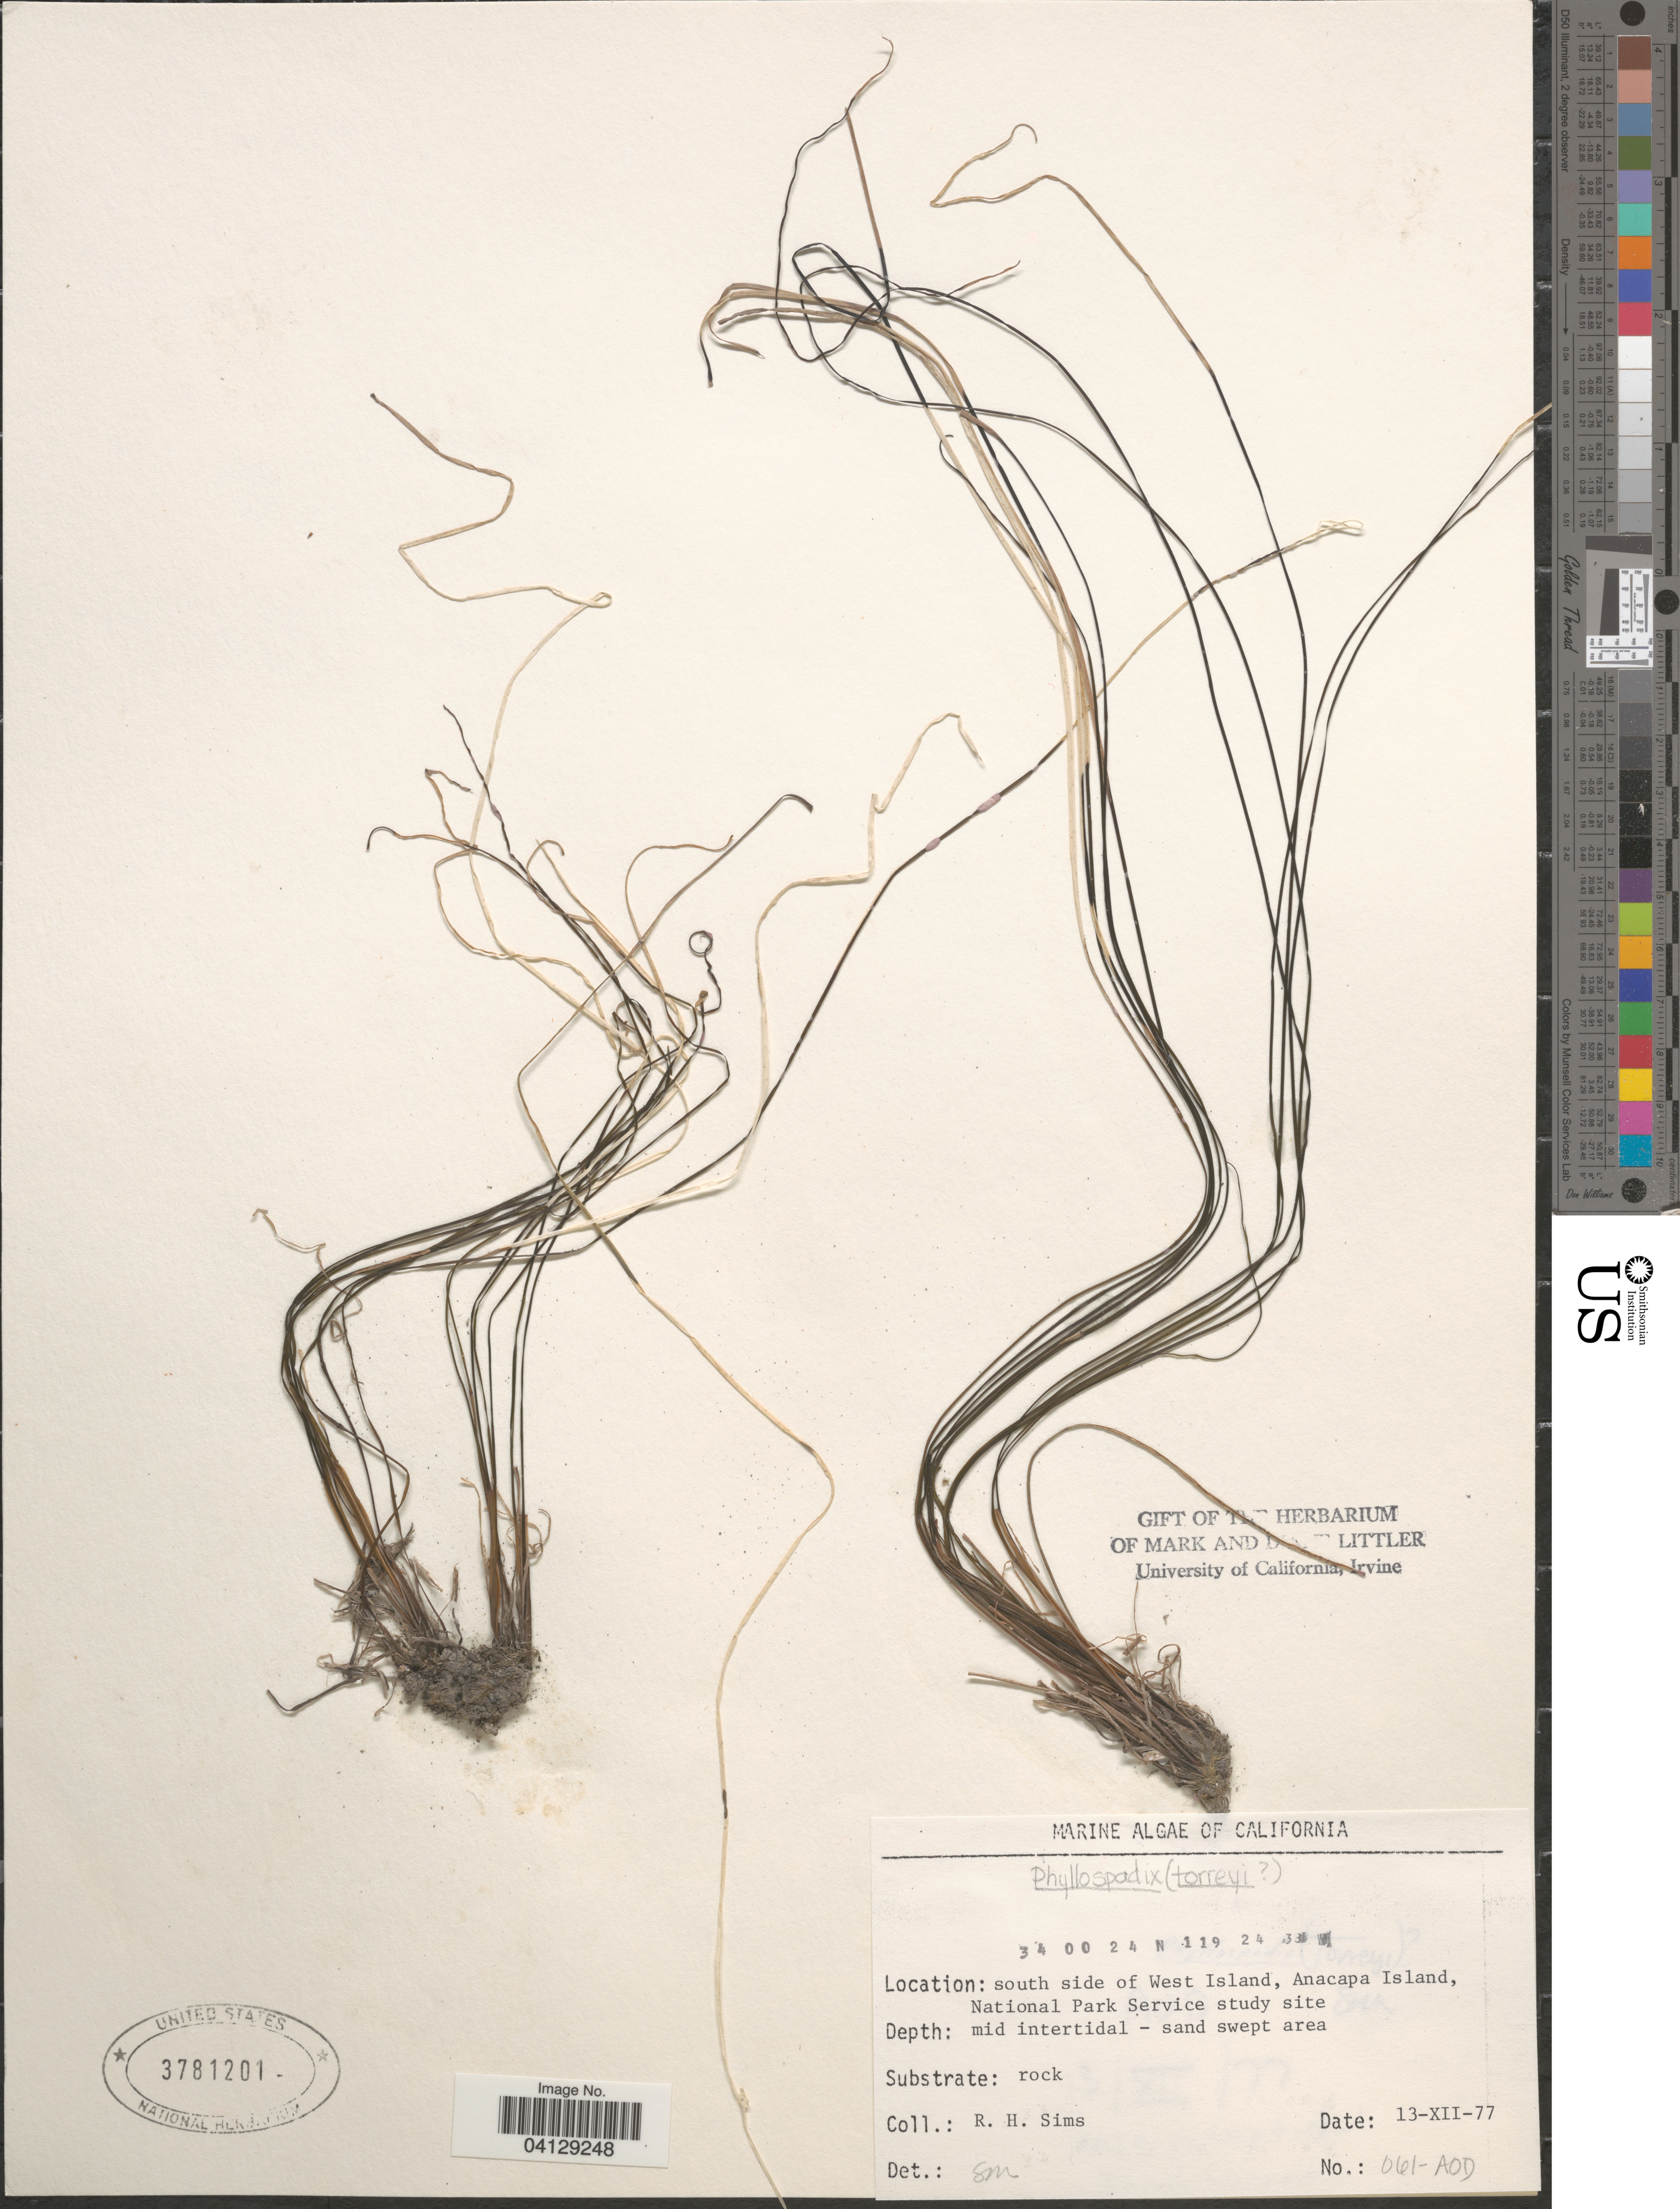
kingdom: Plantae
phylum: Tracheophyta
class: Liliopsida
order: Alismatales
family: Zosteraceae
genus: Phyllospadix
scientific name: Phyllospadix torreyi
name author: S. Watson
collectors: R. H. Sims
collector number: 061-AOD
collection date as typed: Transcribed d/m/y: 13/12/77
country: United States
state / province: California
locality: South side of West Island, Anacapa Island, National Park Service study site.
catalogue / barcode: US 3781201